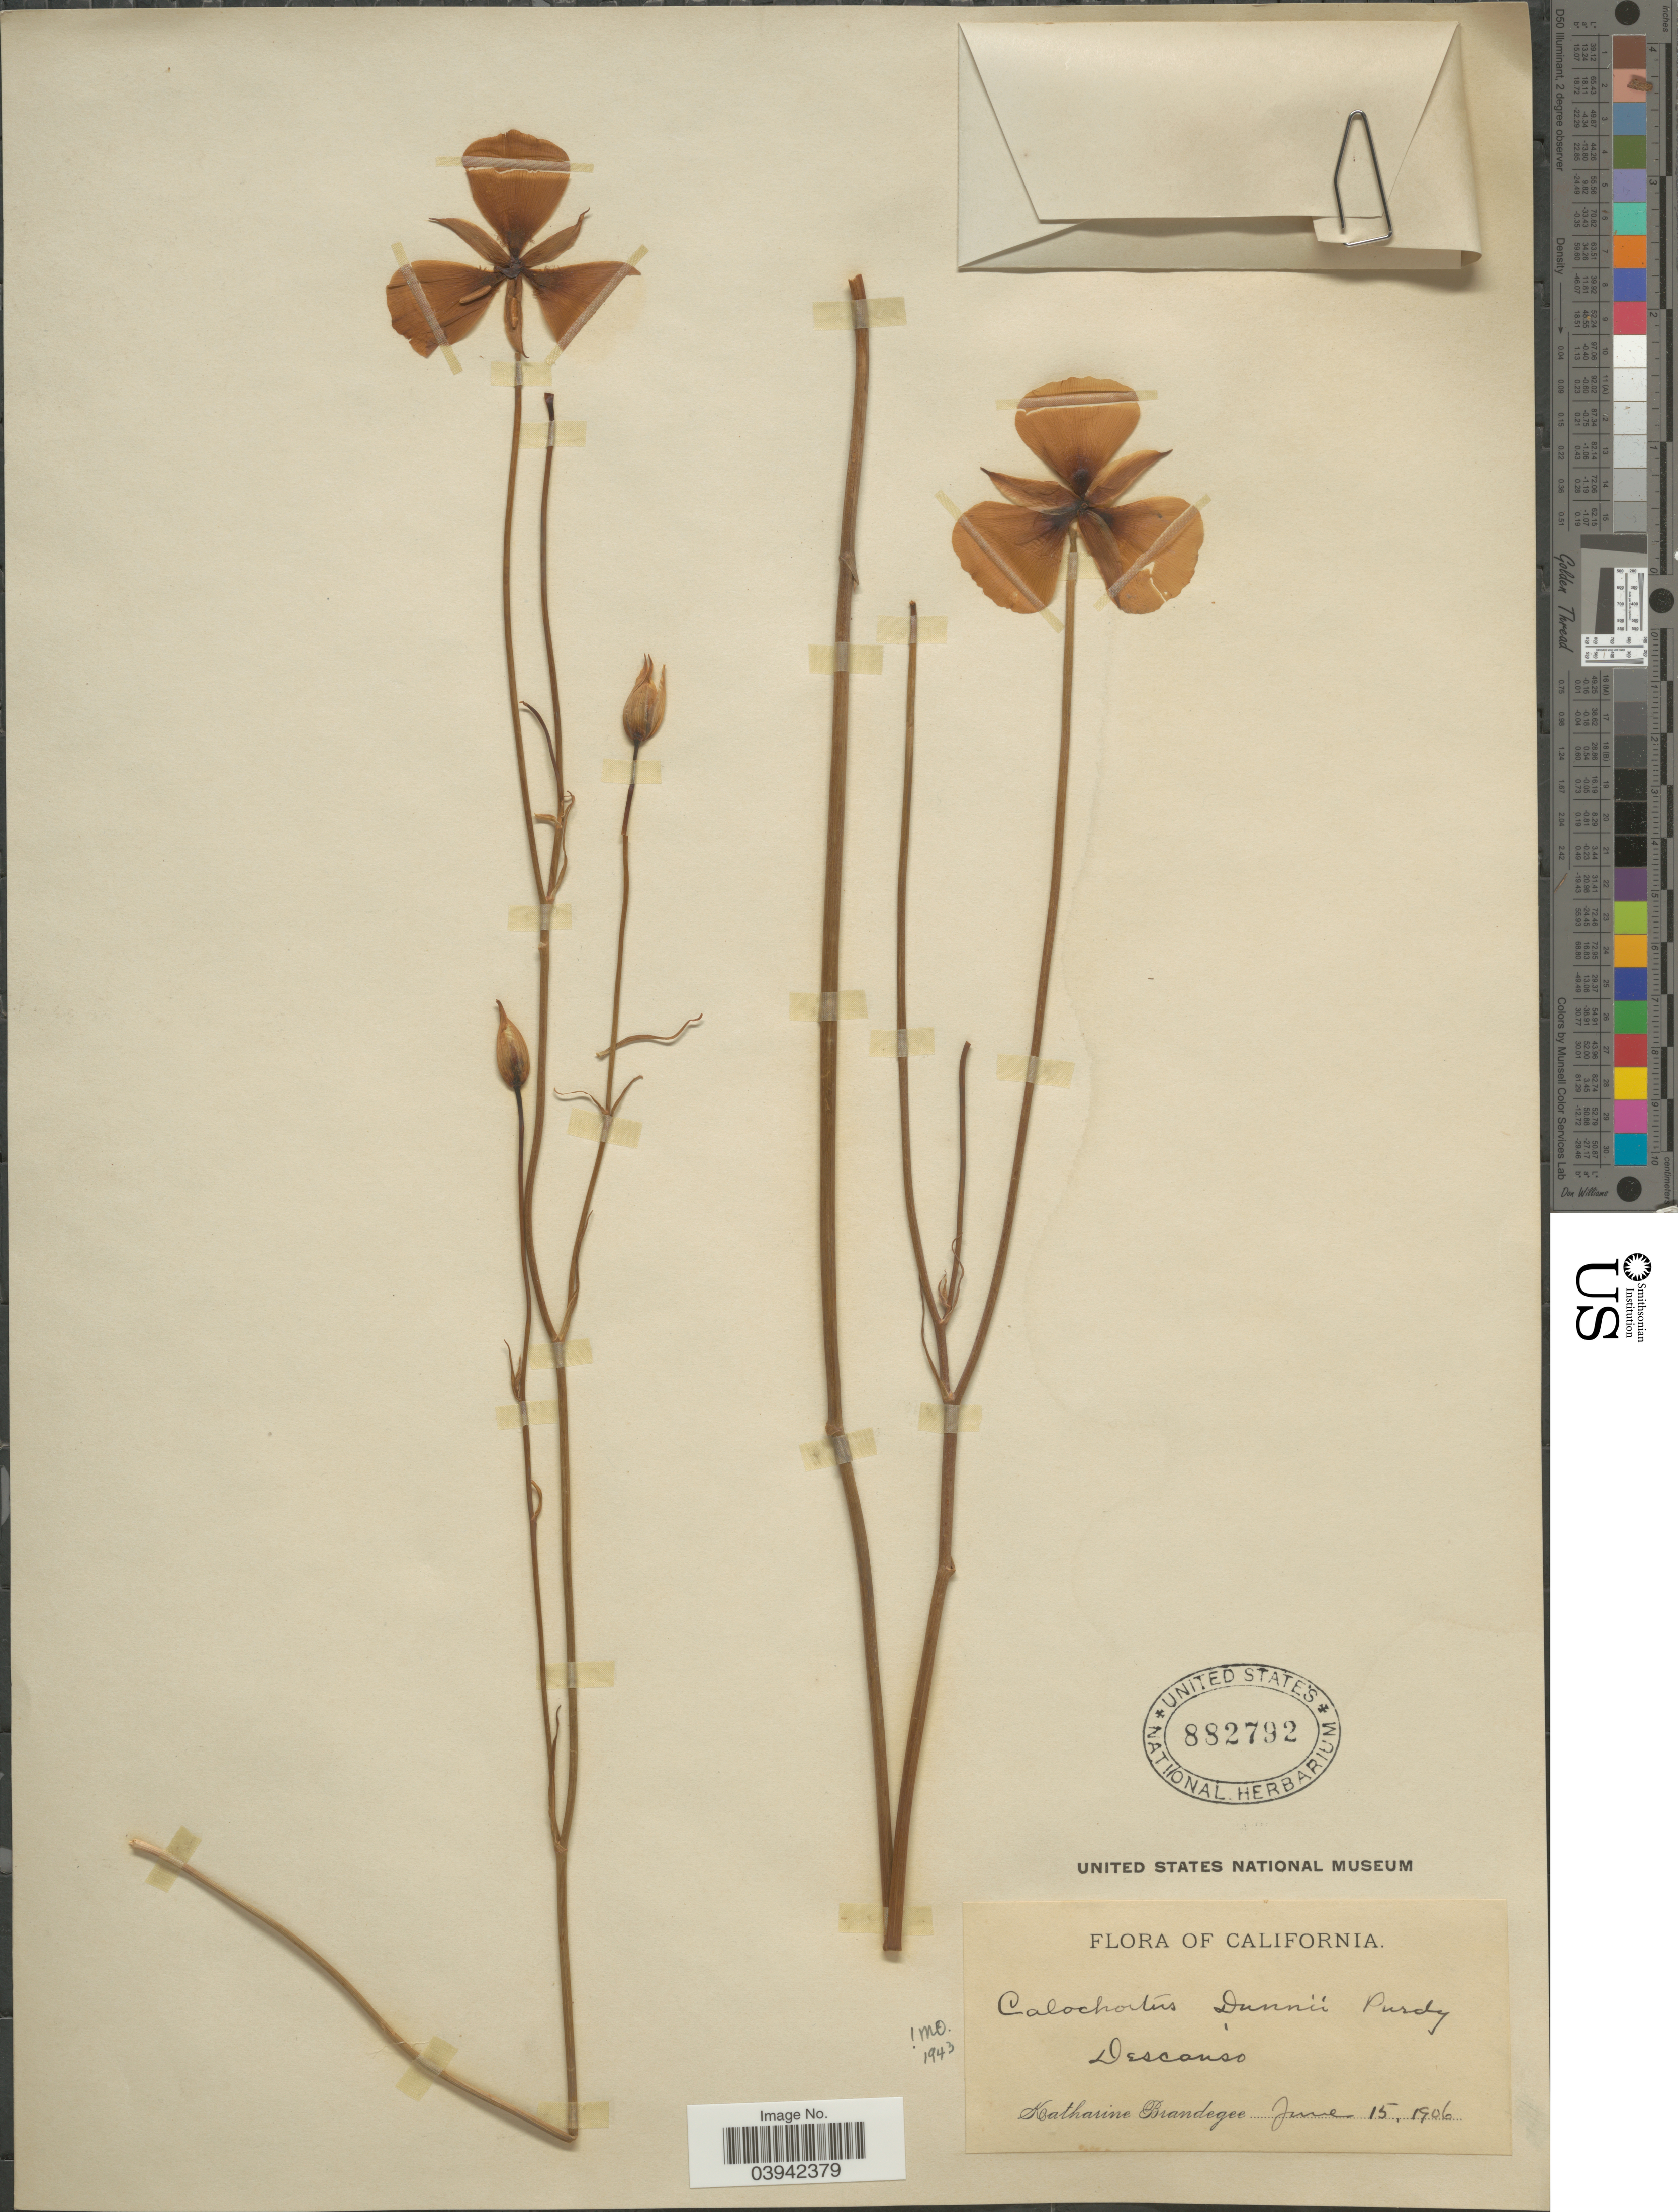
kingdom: Plantae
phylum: Tracheophyta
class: Liliopsida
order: Liliales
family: Liliaceae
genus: Calochortus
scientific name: Calochortus dunnii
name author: Purdy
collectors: M. K. Brandegee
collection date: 1906-06-15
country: United States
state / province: California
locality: Descanso.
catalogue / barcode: US 882792